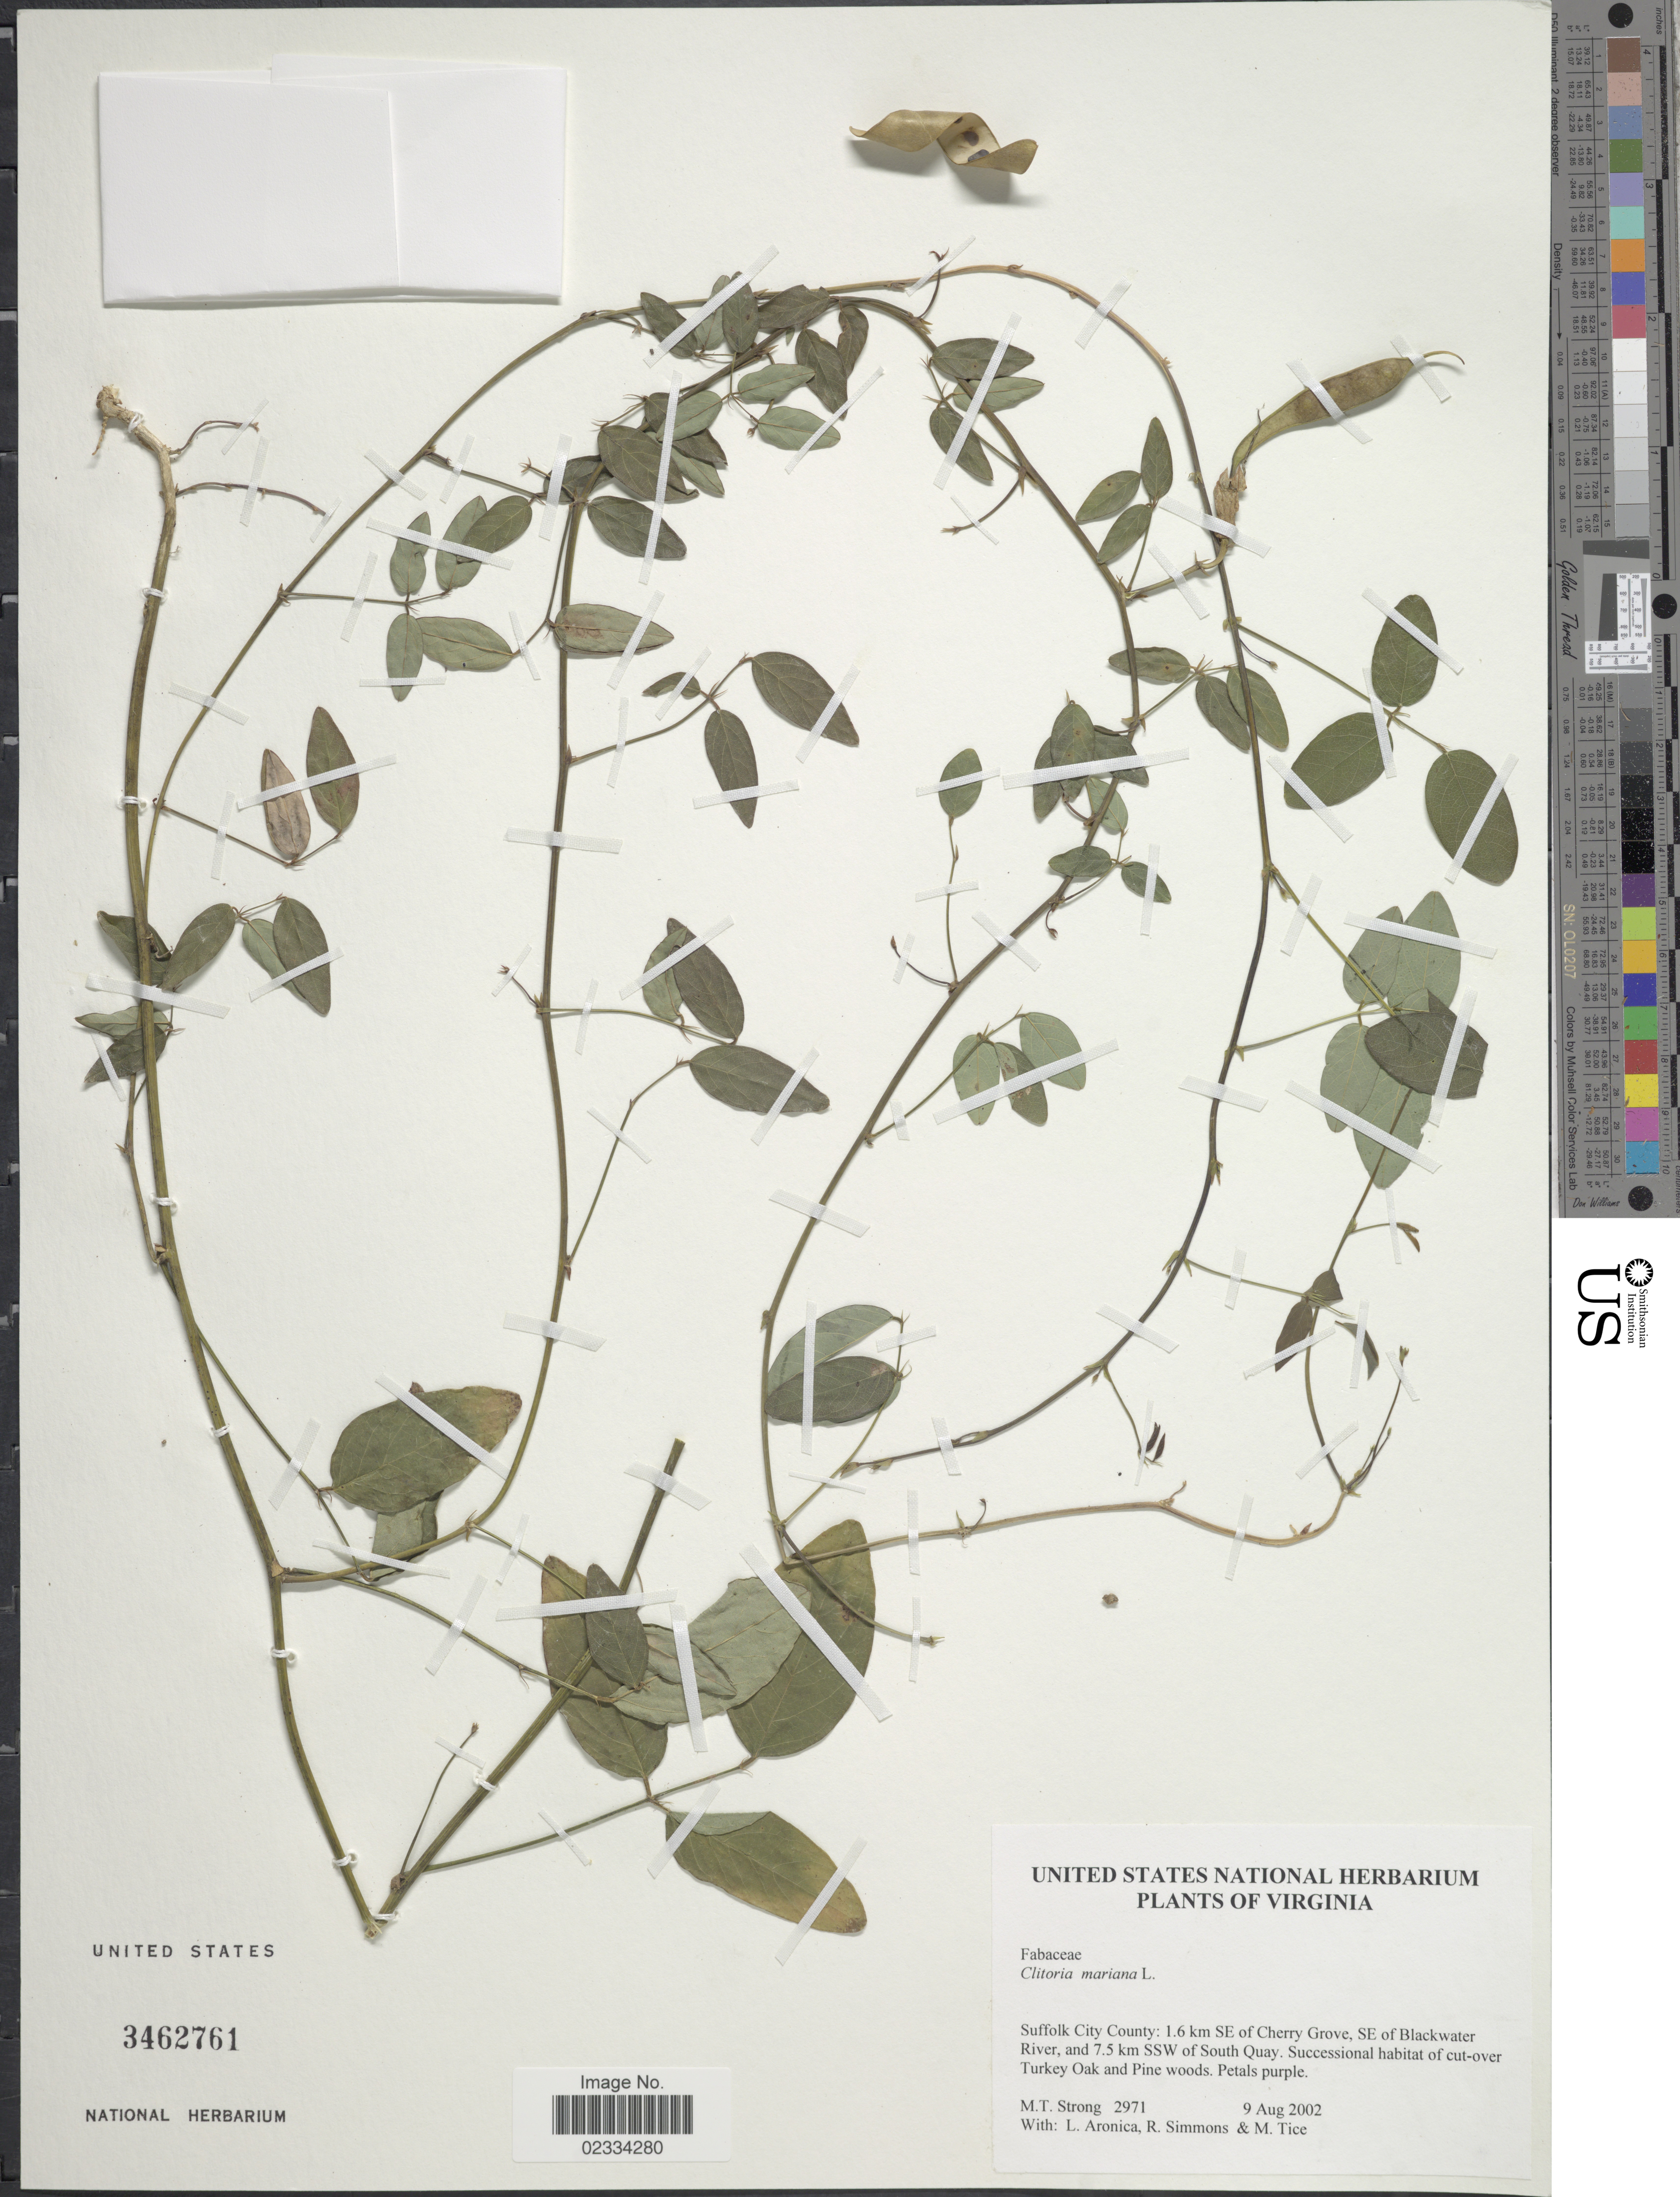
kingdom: Plantae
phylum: Tracheophyta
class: Magnoliopsida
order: Fabales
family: Fabaceae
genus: Clitoria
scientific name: Clitoria mariana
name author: L.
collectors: M. T. Strong, L. Aronica, R. Simmons & M. Tice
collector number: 2971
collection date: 2002-08-09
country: United States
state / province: Virginia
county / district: City of Suffolk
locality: Suffolk City County: 1.6 km SE of Cherry Grove, SE of Blackwater River, and 7.5 km SSW of South Quay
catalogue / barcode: US 3462761